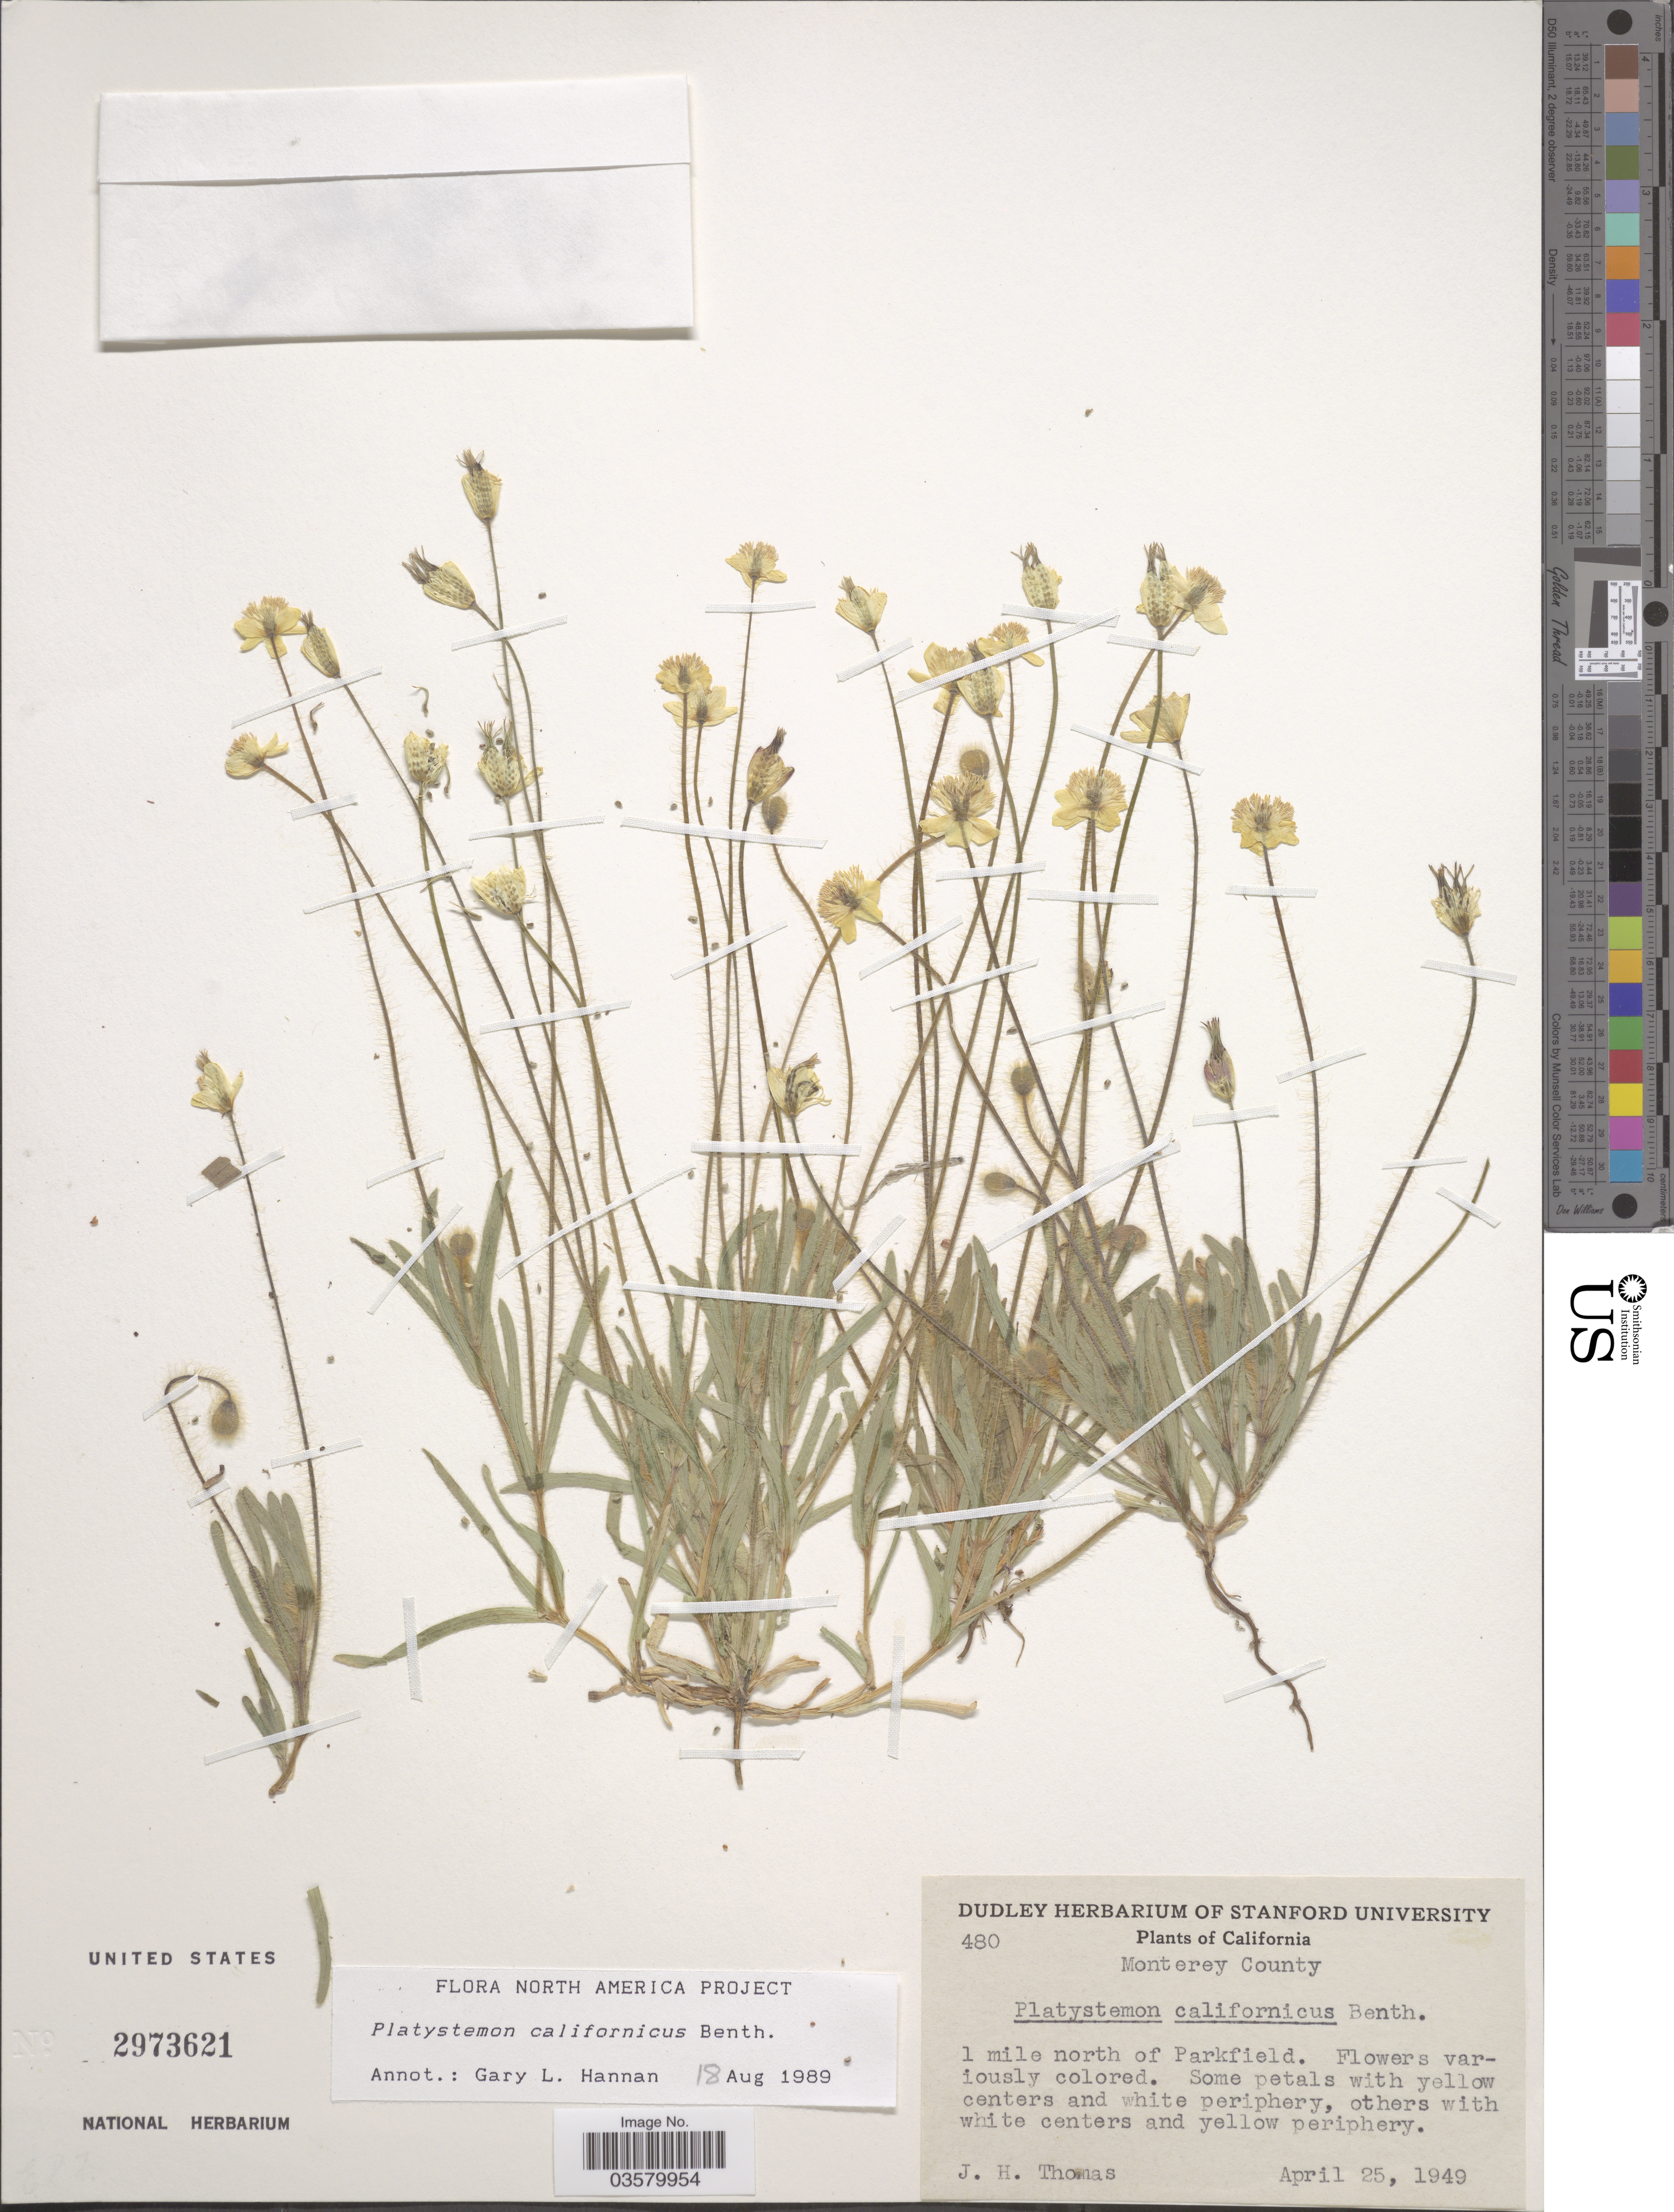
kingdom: Plantae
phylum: Tracheophyta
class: Magnoliopsida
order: Ranunculales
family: Papaveraceae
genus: Platystemon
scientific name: Platystemon californicus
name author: Benth.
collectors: J. H. Thomas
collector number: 480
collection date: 1949-04-25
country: United States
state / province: California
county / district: Monterey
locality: Monterey County. 1 mile north of Parkfield.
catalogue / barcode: US 2973621